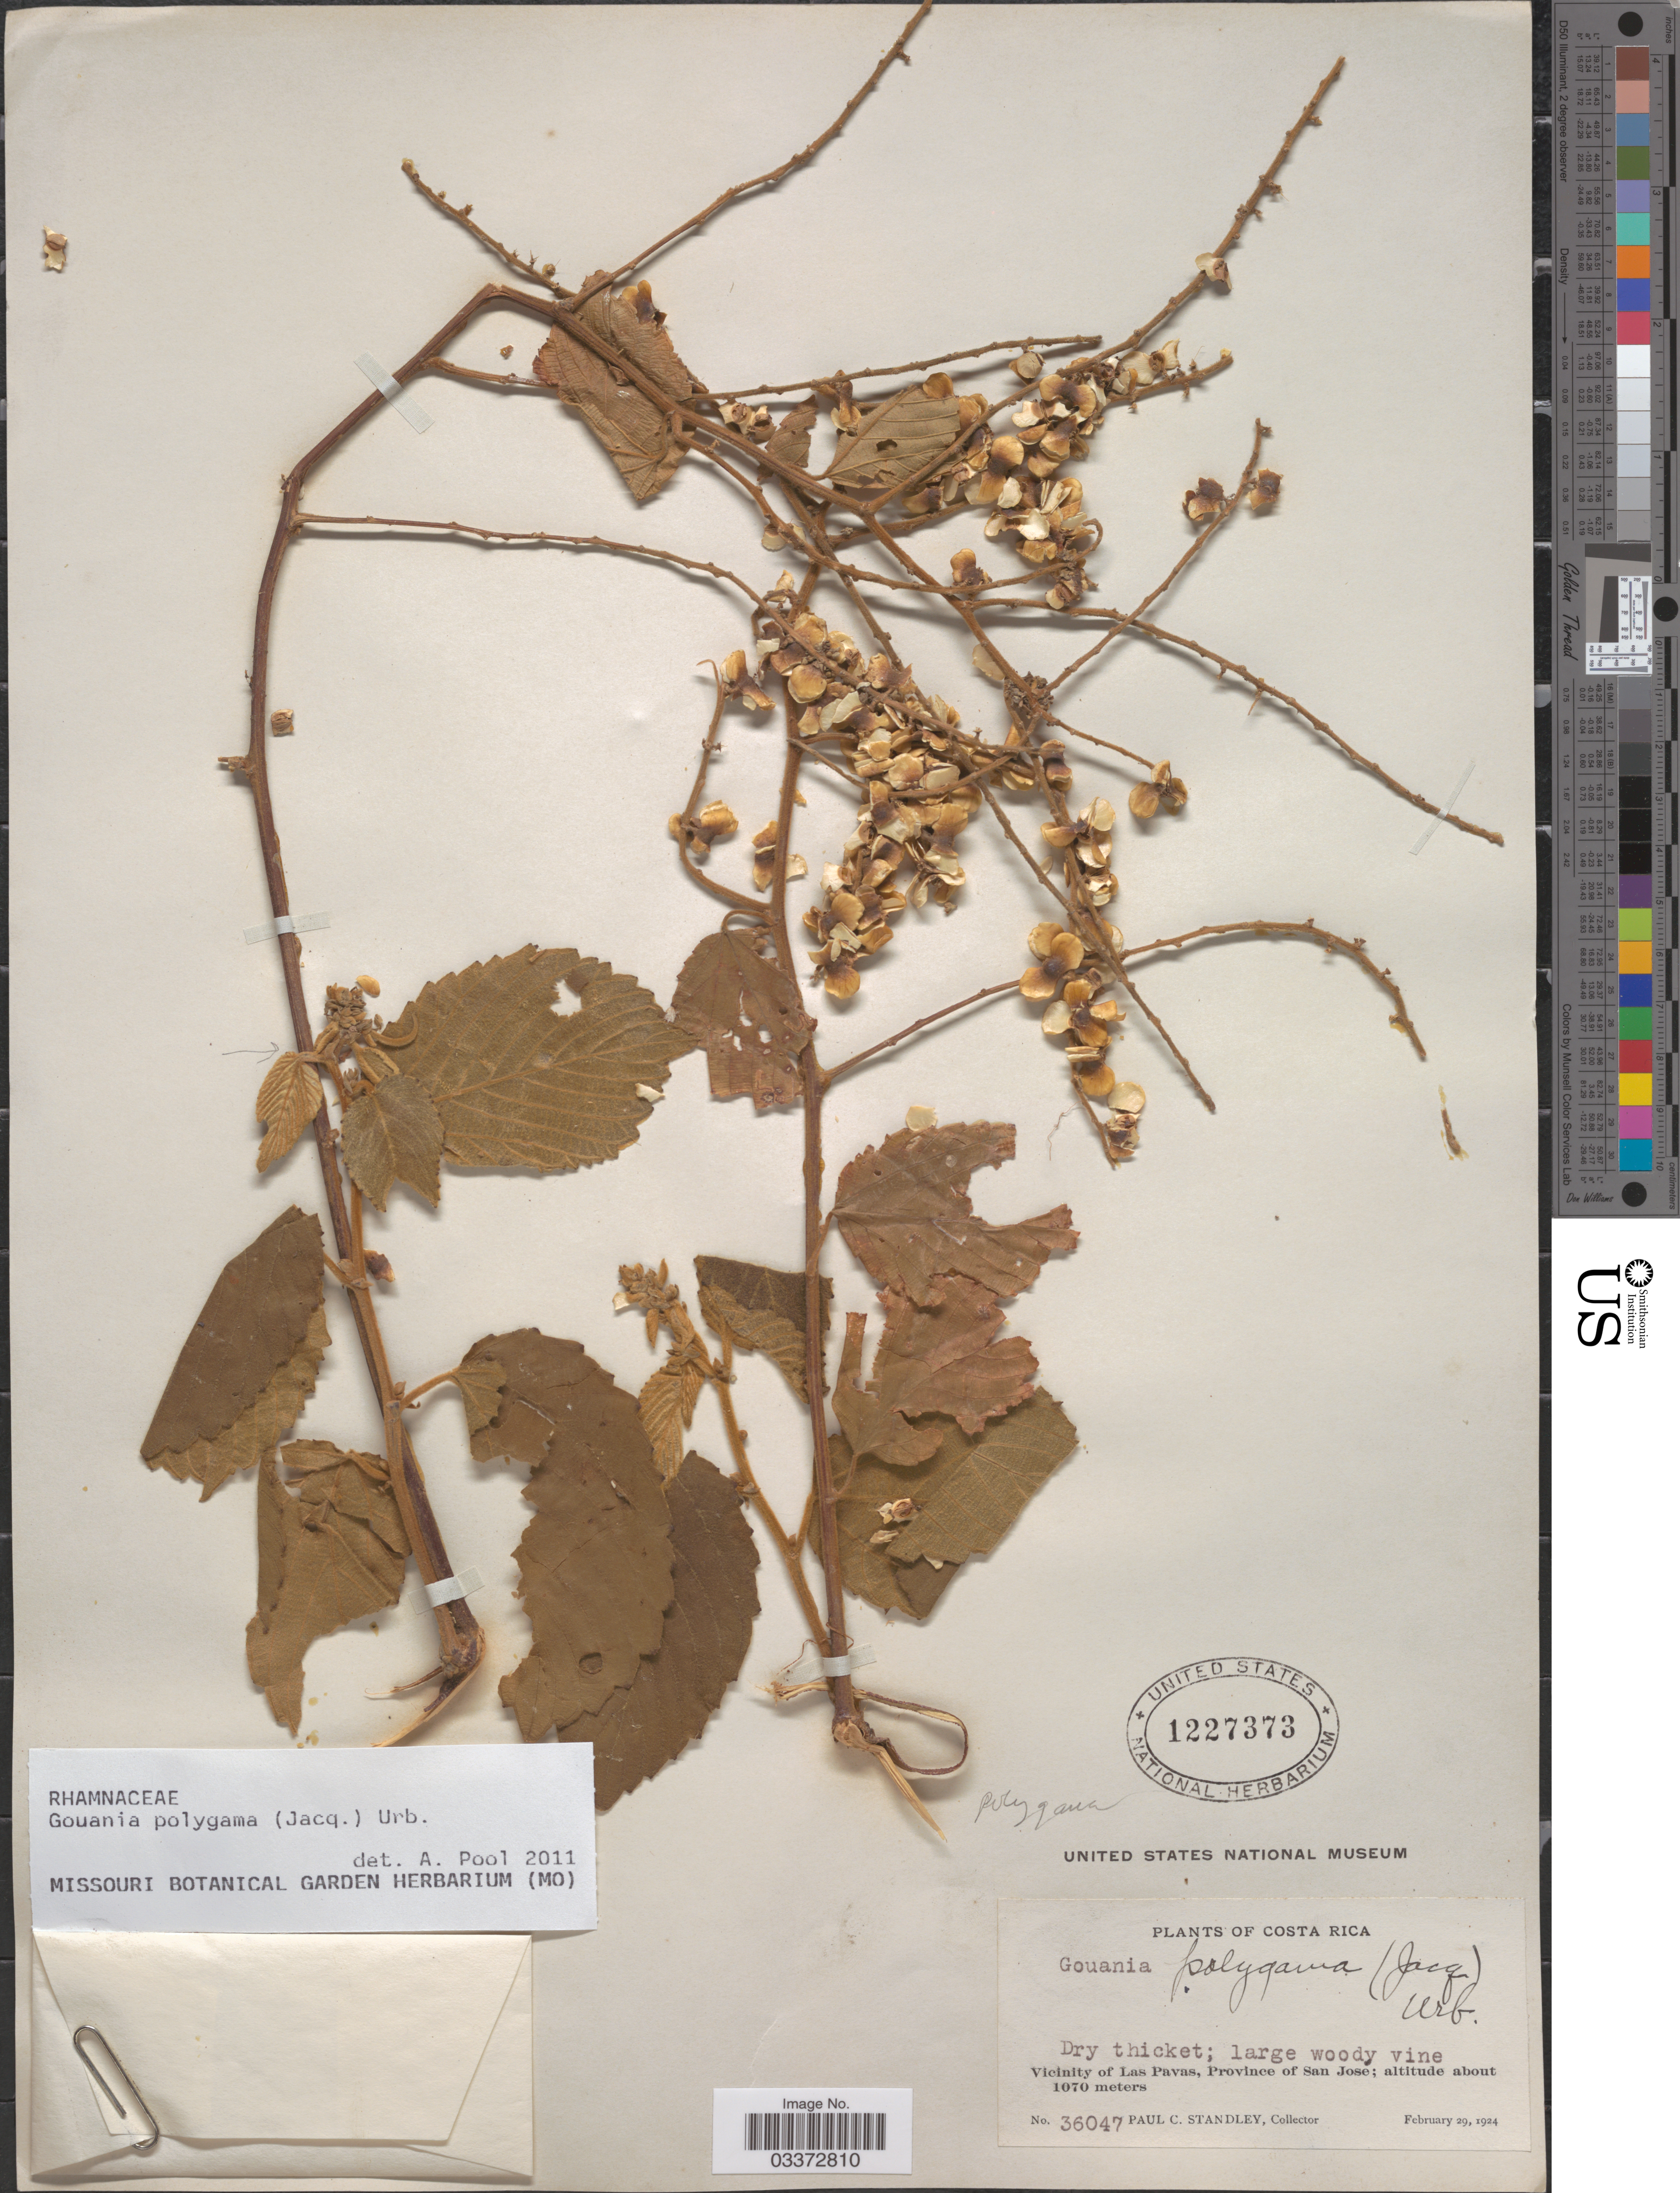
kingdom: Plantae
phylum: Tracheophyta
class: Magnoliopsida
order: Rosales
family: Rhamnaceae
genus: Gouania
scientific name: Gouania polygama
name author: (Jacq.) Urb.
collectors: P. C. Standley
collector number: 36047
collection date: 1924-02-29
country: Costa Rica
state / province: San José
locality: Vicinity of Las Pavas.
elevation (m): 1070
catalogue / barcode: US 1227373